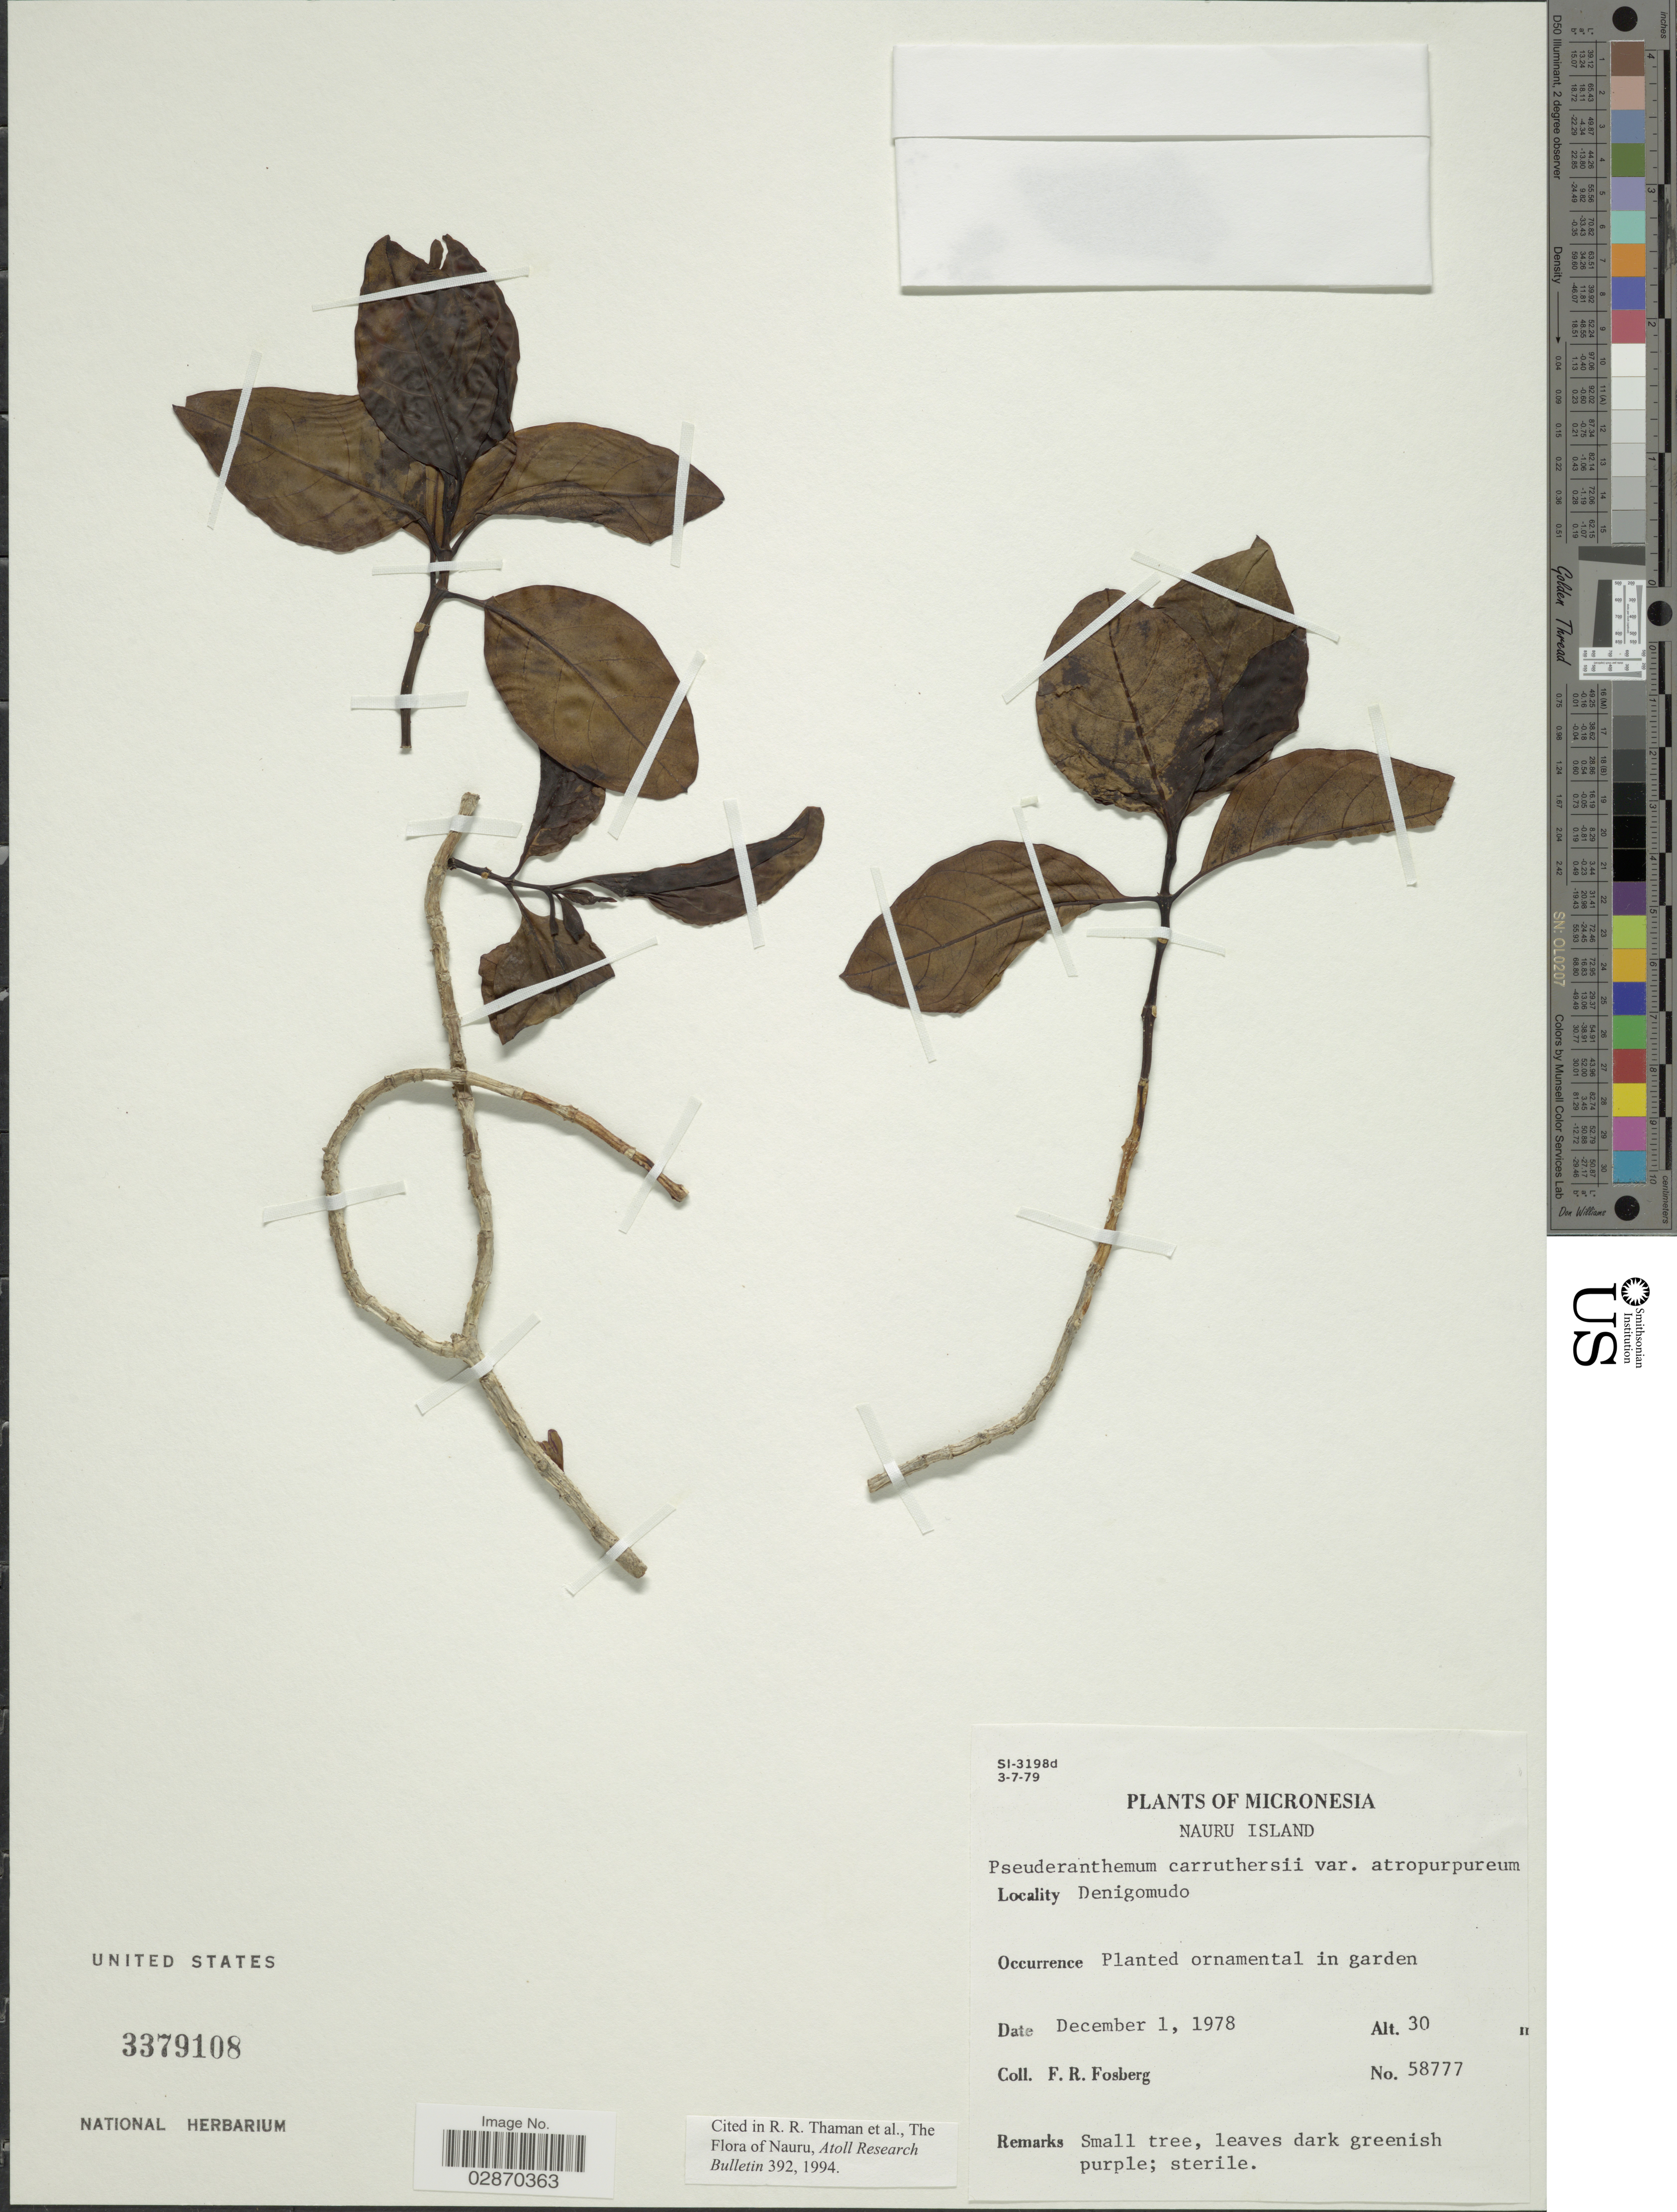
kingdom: Plantae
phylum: Tracheophyta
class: Magnoliopsida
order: Lamiales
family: Acanthaceae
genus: Pseuderanthemum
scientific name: Pseuderanthemum carruthersii var. atropurpureum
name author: (W. Bull) Fosberg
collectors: F. R. Fosberg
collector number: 58777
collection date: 1978-12-01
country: Nauru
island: Nauru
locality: Nauru Island. Denigomudo.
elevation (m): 30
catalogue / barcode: US 3379108